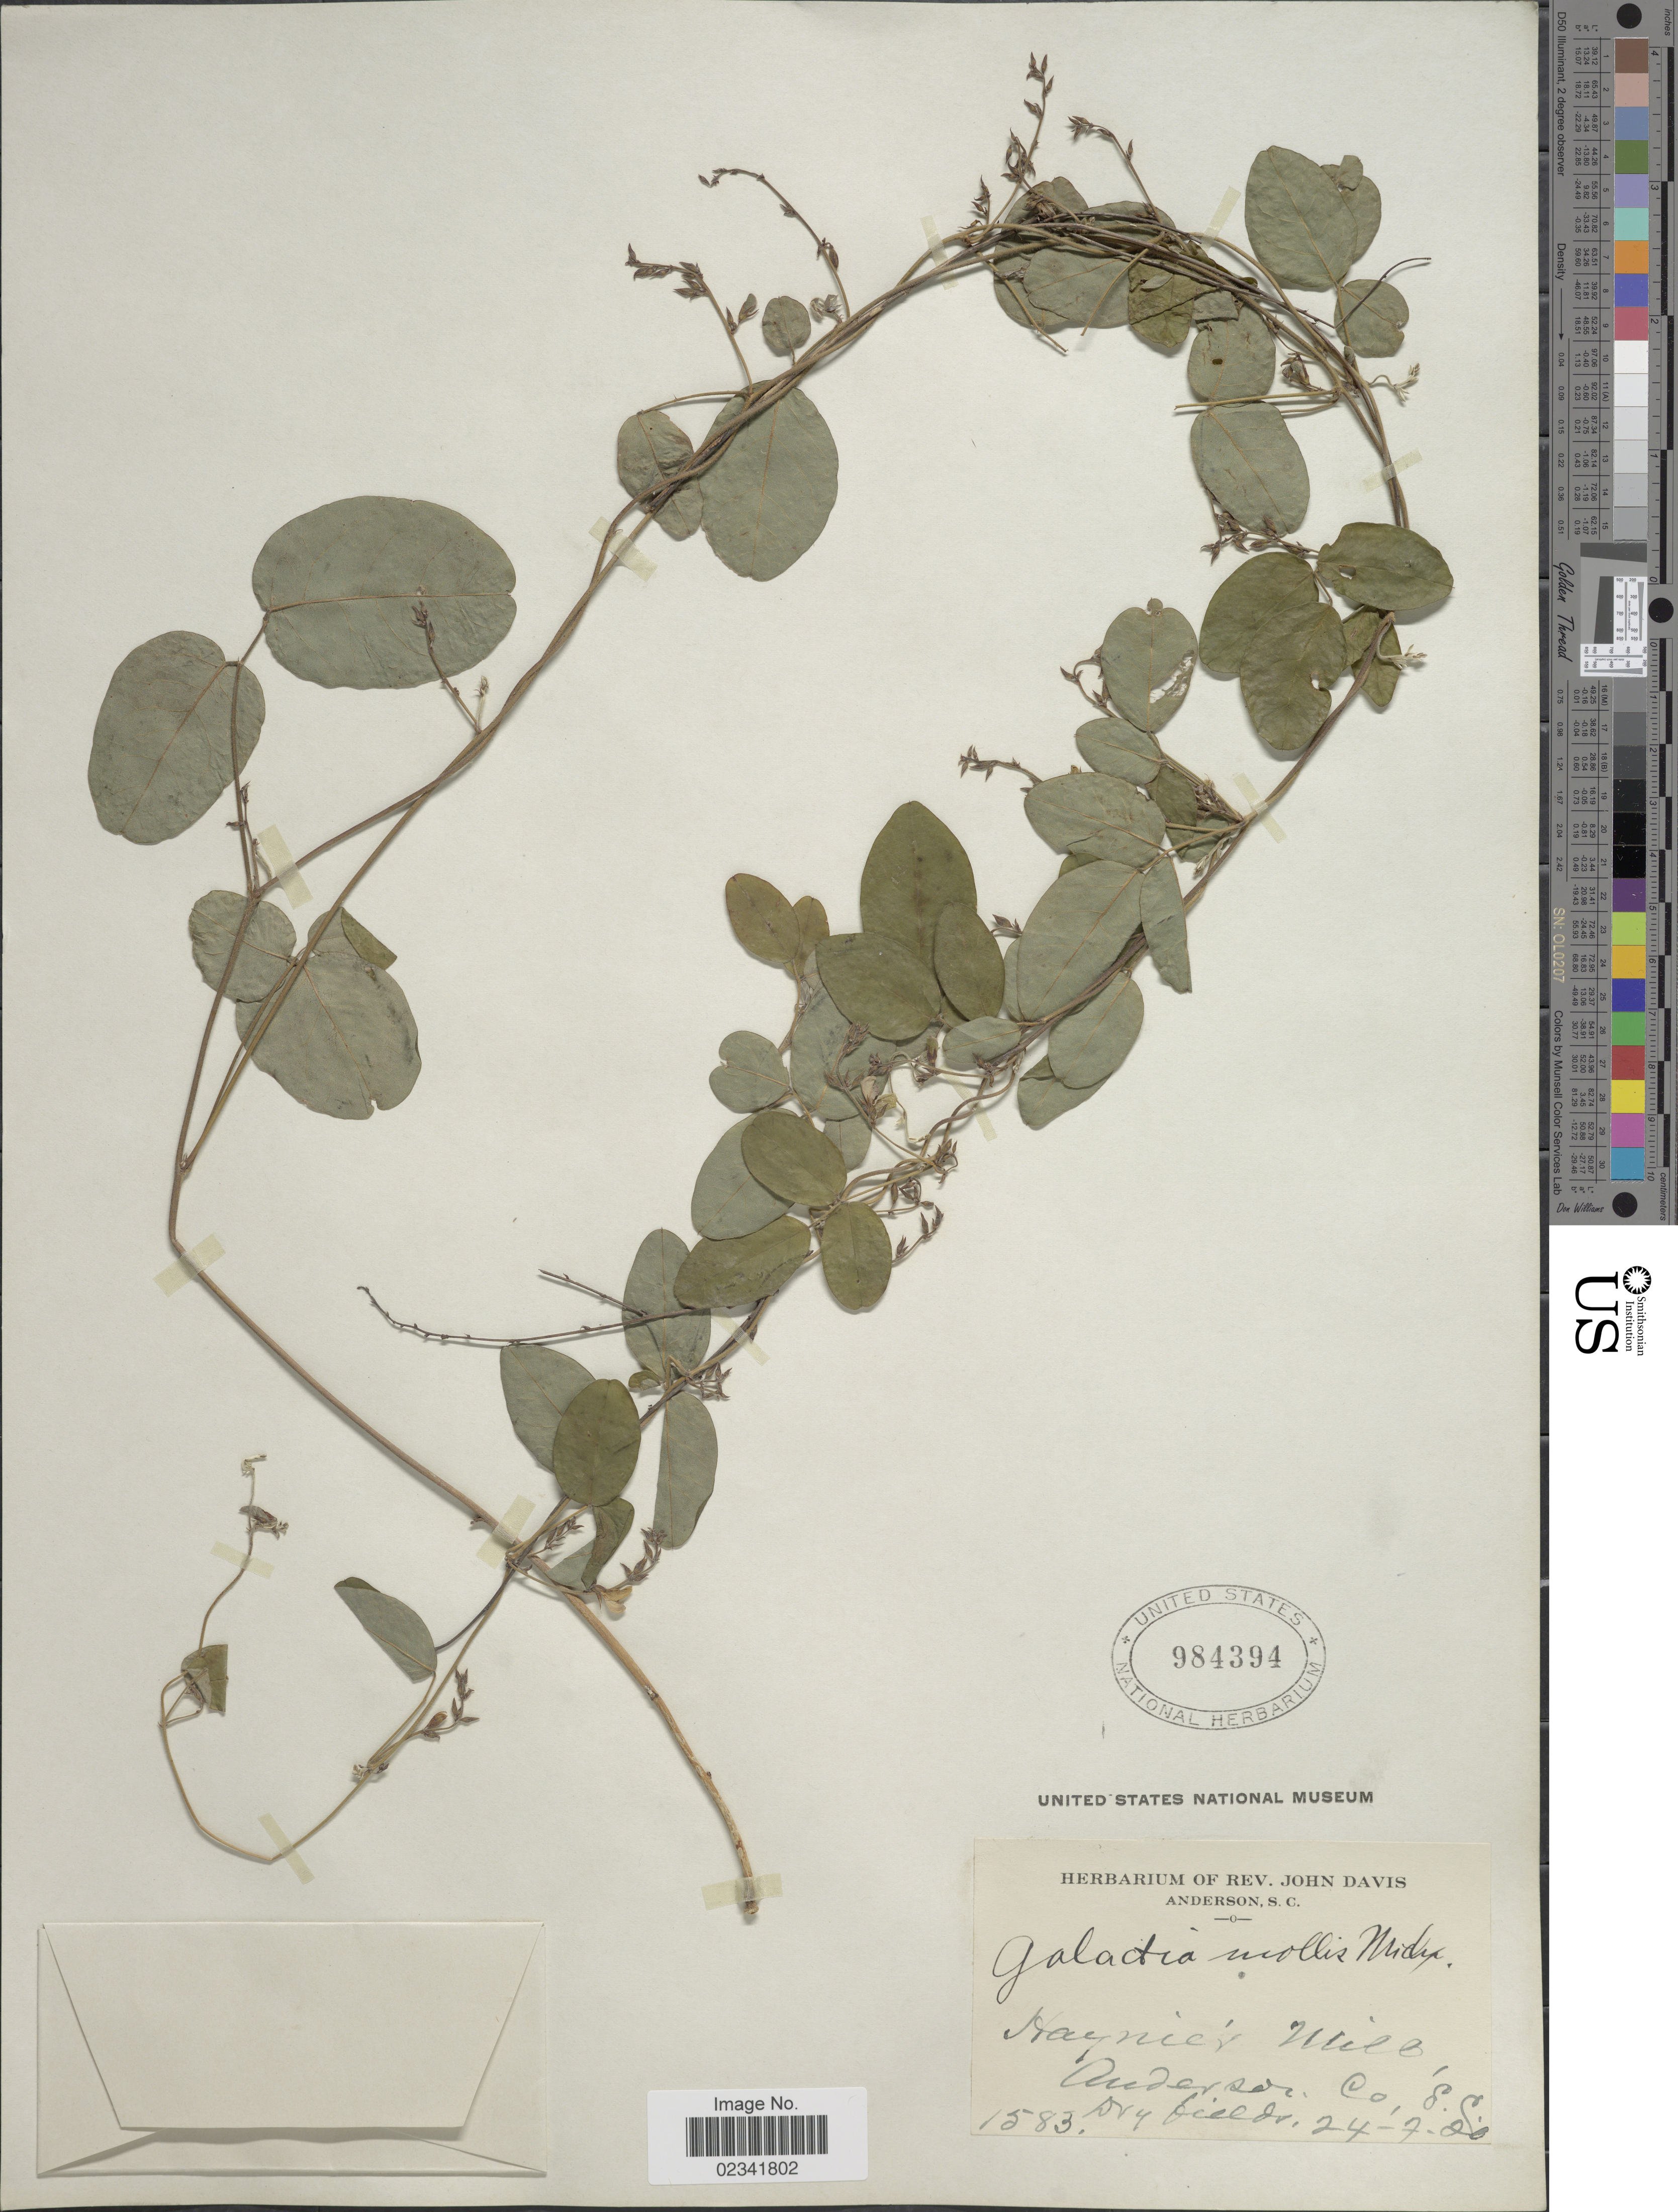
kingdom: Plantae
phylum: Tracheophyta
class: Magnoliopsida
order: Fabales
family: Fabaceae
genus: Galactia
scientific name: Galactia volubilis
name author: (L.) Britton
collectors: ex herb. Rev. John Davis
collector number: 1583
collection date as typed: Transcribed d/m/y: 24/7/20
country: United States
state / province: South Carolina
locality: Haynic Mill, Anderson Co., S.C.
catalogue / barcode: US 984394